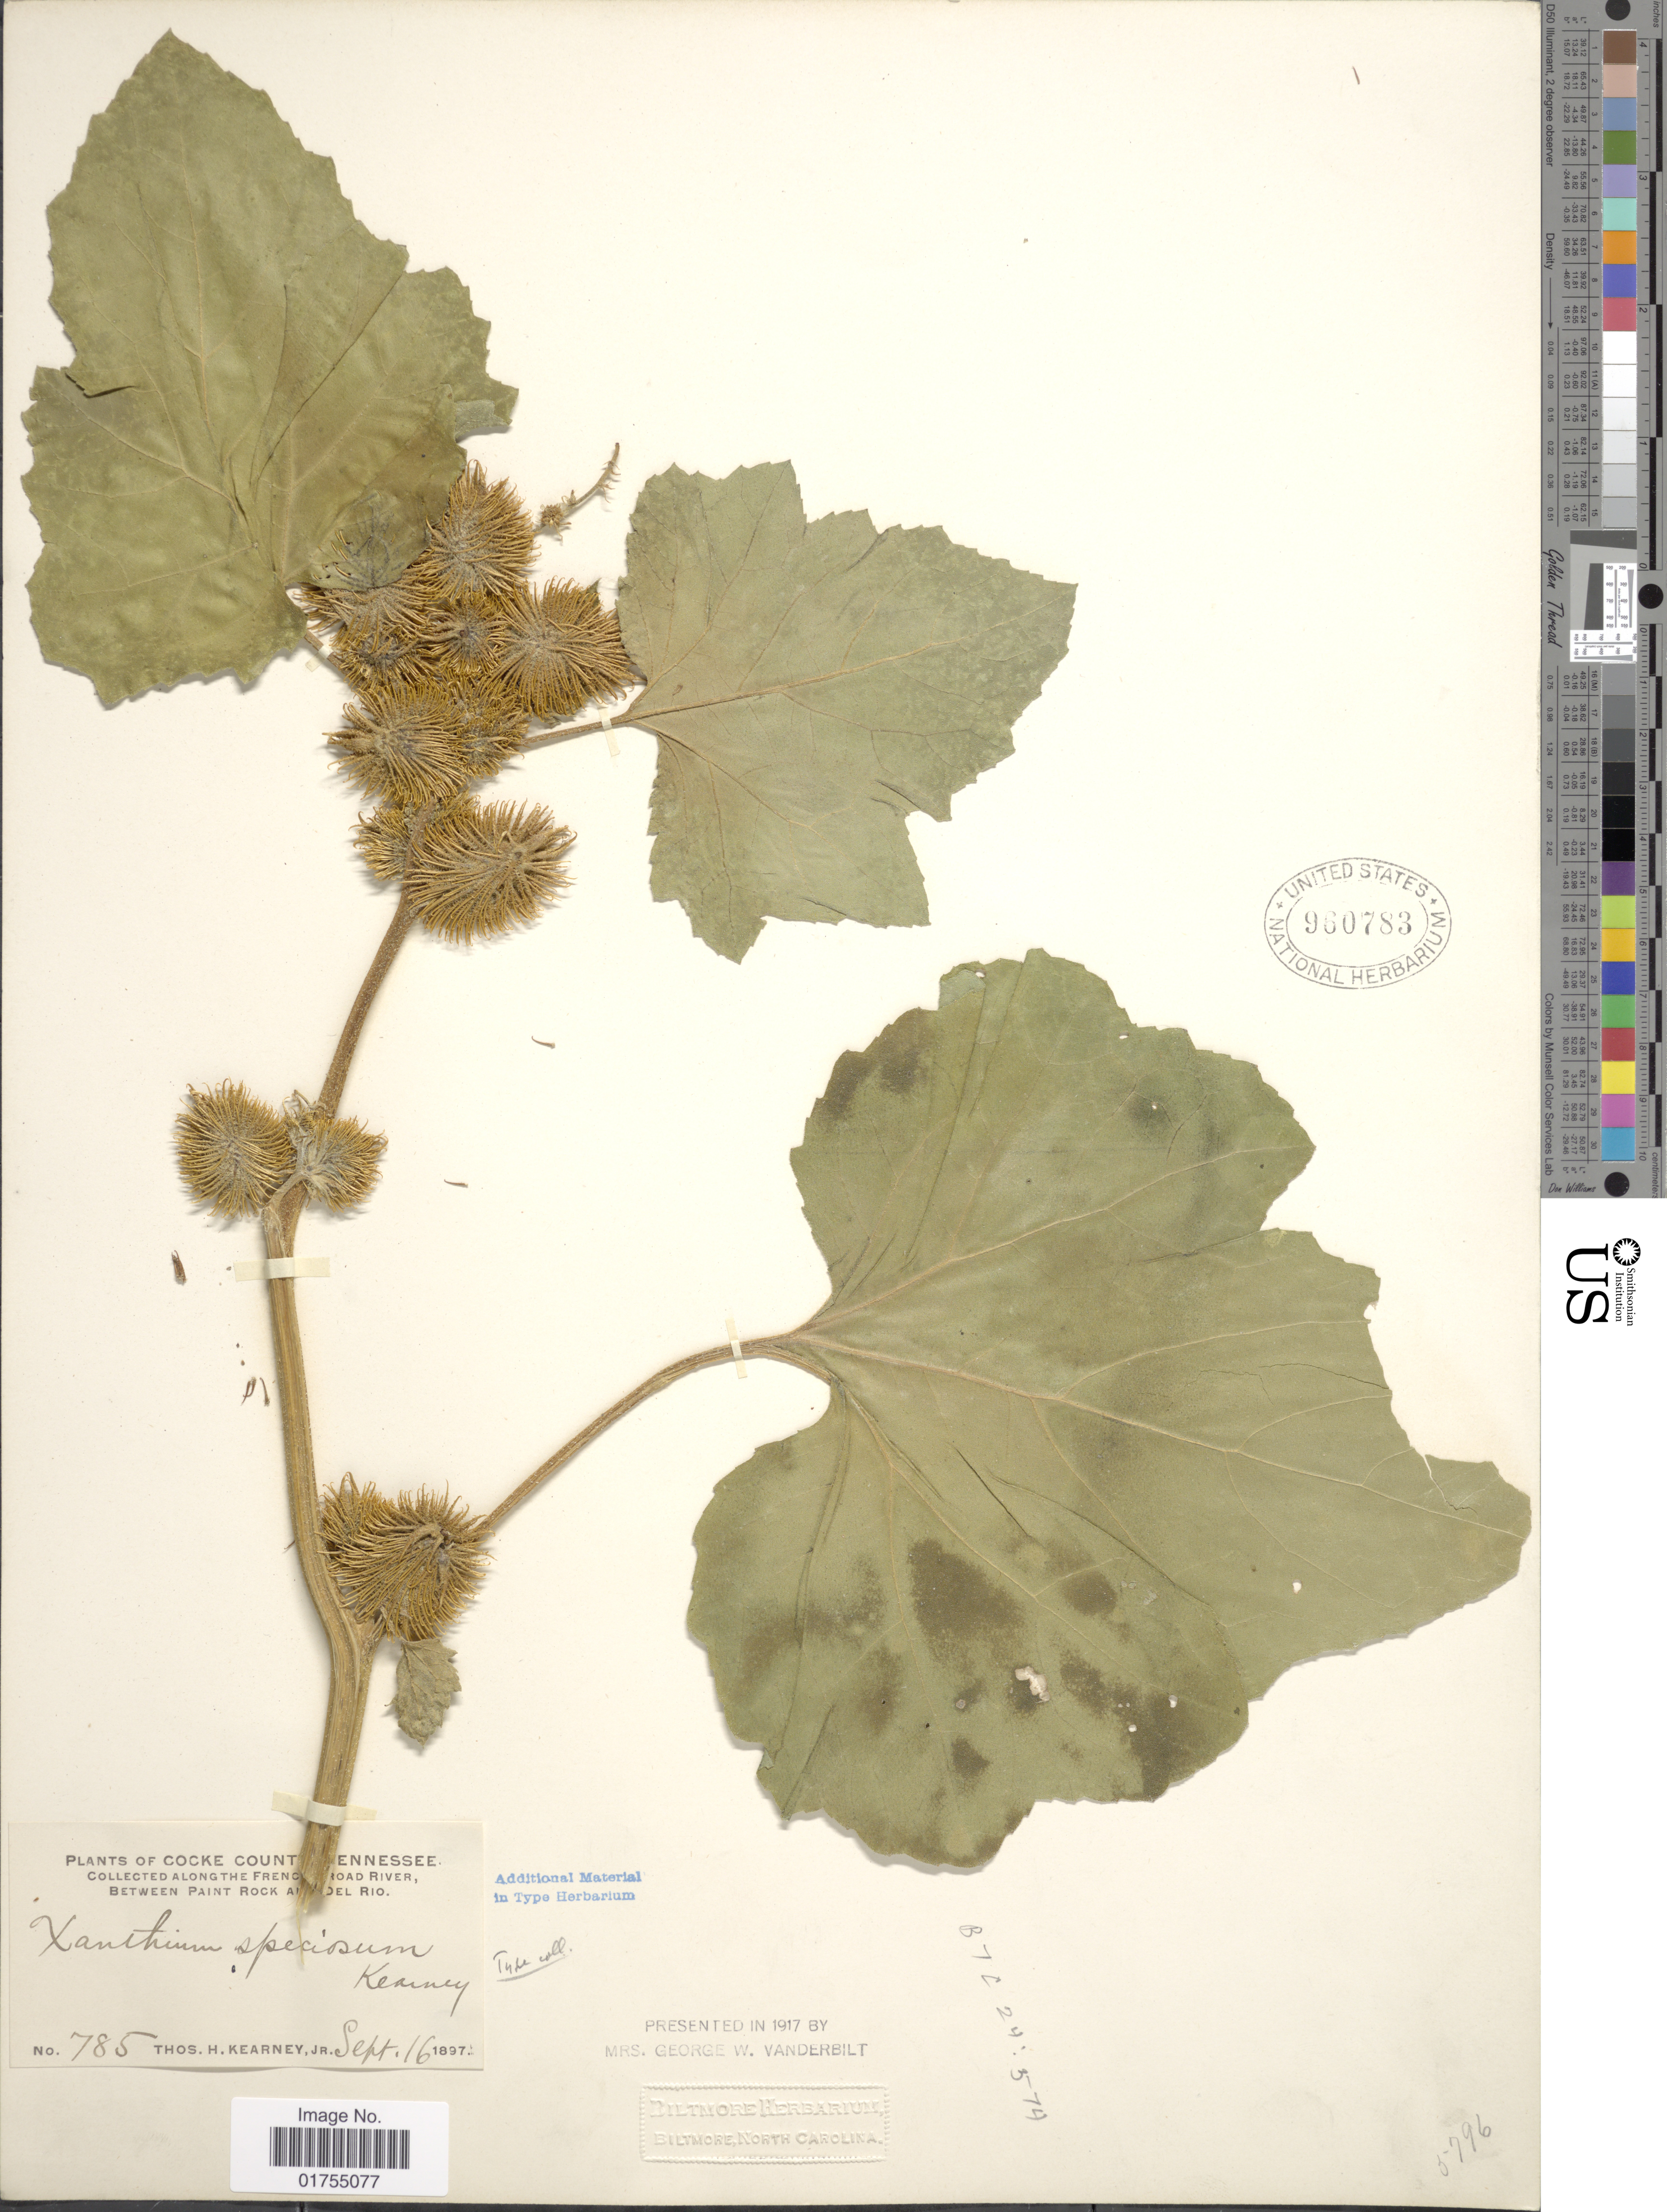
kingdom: Plantae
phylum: Tracheophyta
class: Magnoliopsida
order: Asterales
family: Asteraceae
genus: Xanthium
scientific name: Xanthium speciosum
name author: Kearney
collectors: T. H. Kearney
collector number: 785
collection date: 1897-09-16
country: United States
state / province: Tennessee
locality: Cocke County, along the French Broad River. Between Paint Rock and Del Rio.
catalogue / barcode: US 960783